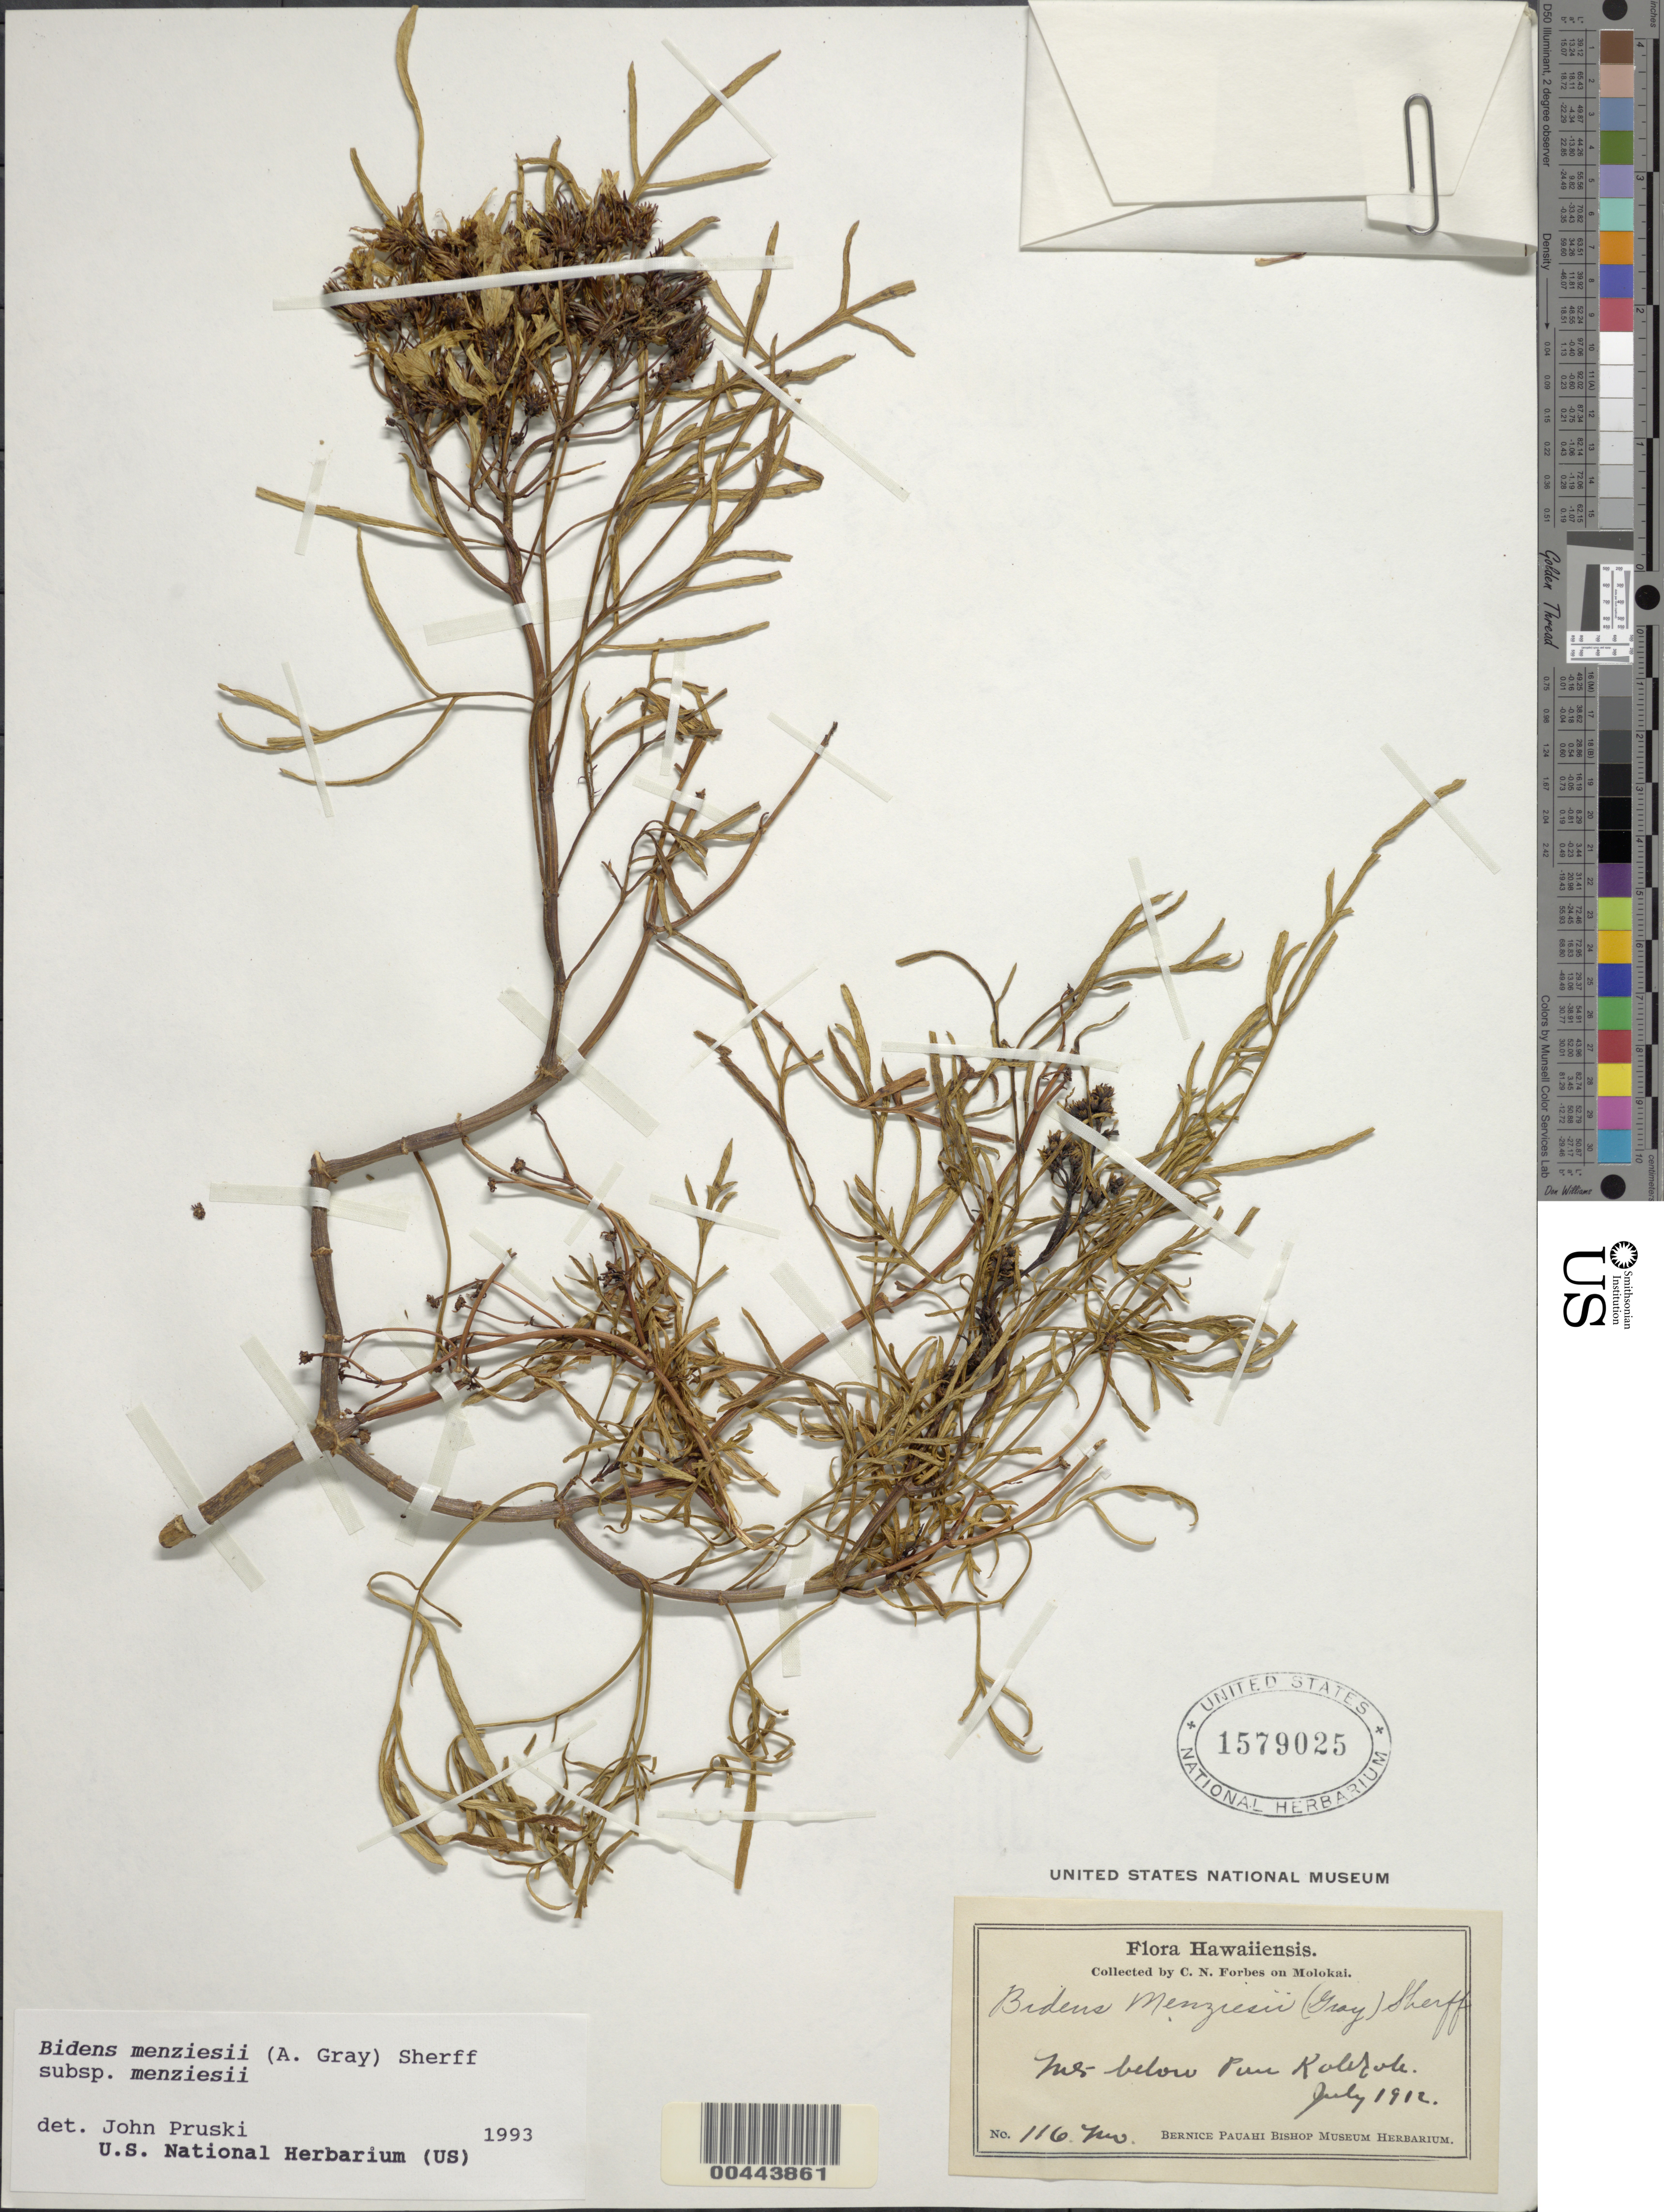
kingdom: Plantae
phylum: Tracheophyta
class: Magnoliopsida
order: Asterales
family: Asteraceae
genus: Bidens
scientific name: Bidens menziesii subsp. menziesii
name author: (A. Gray) Sherff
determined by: Pruski, J. F.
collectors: C. N. Forbes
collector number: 116.Mo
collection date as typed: Jul 1912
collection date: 1912-07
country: United States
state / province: Hawaii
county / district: Maui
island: Moloka'i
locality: Mountains below Puu Kolekole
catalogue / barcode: US 1579025